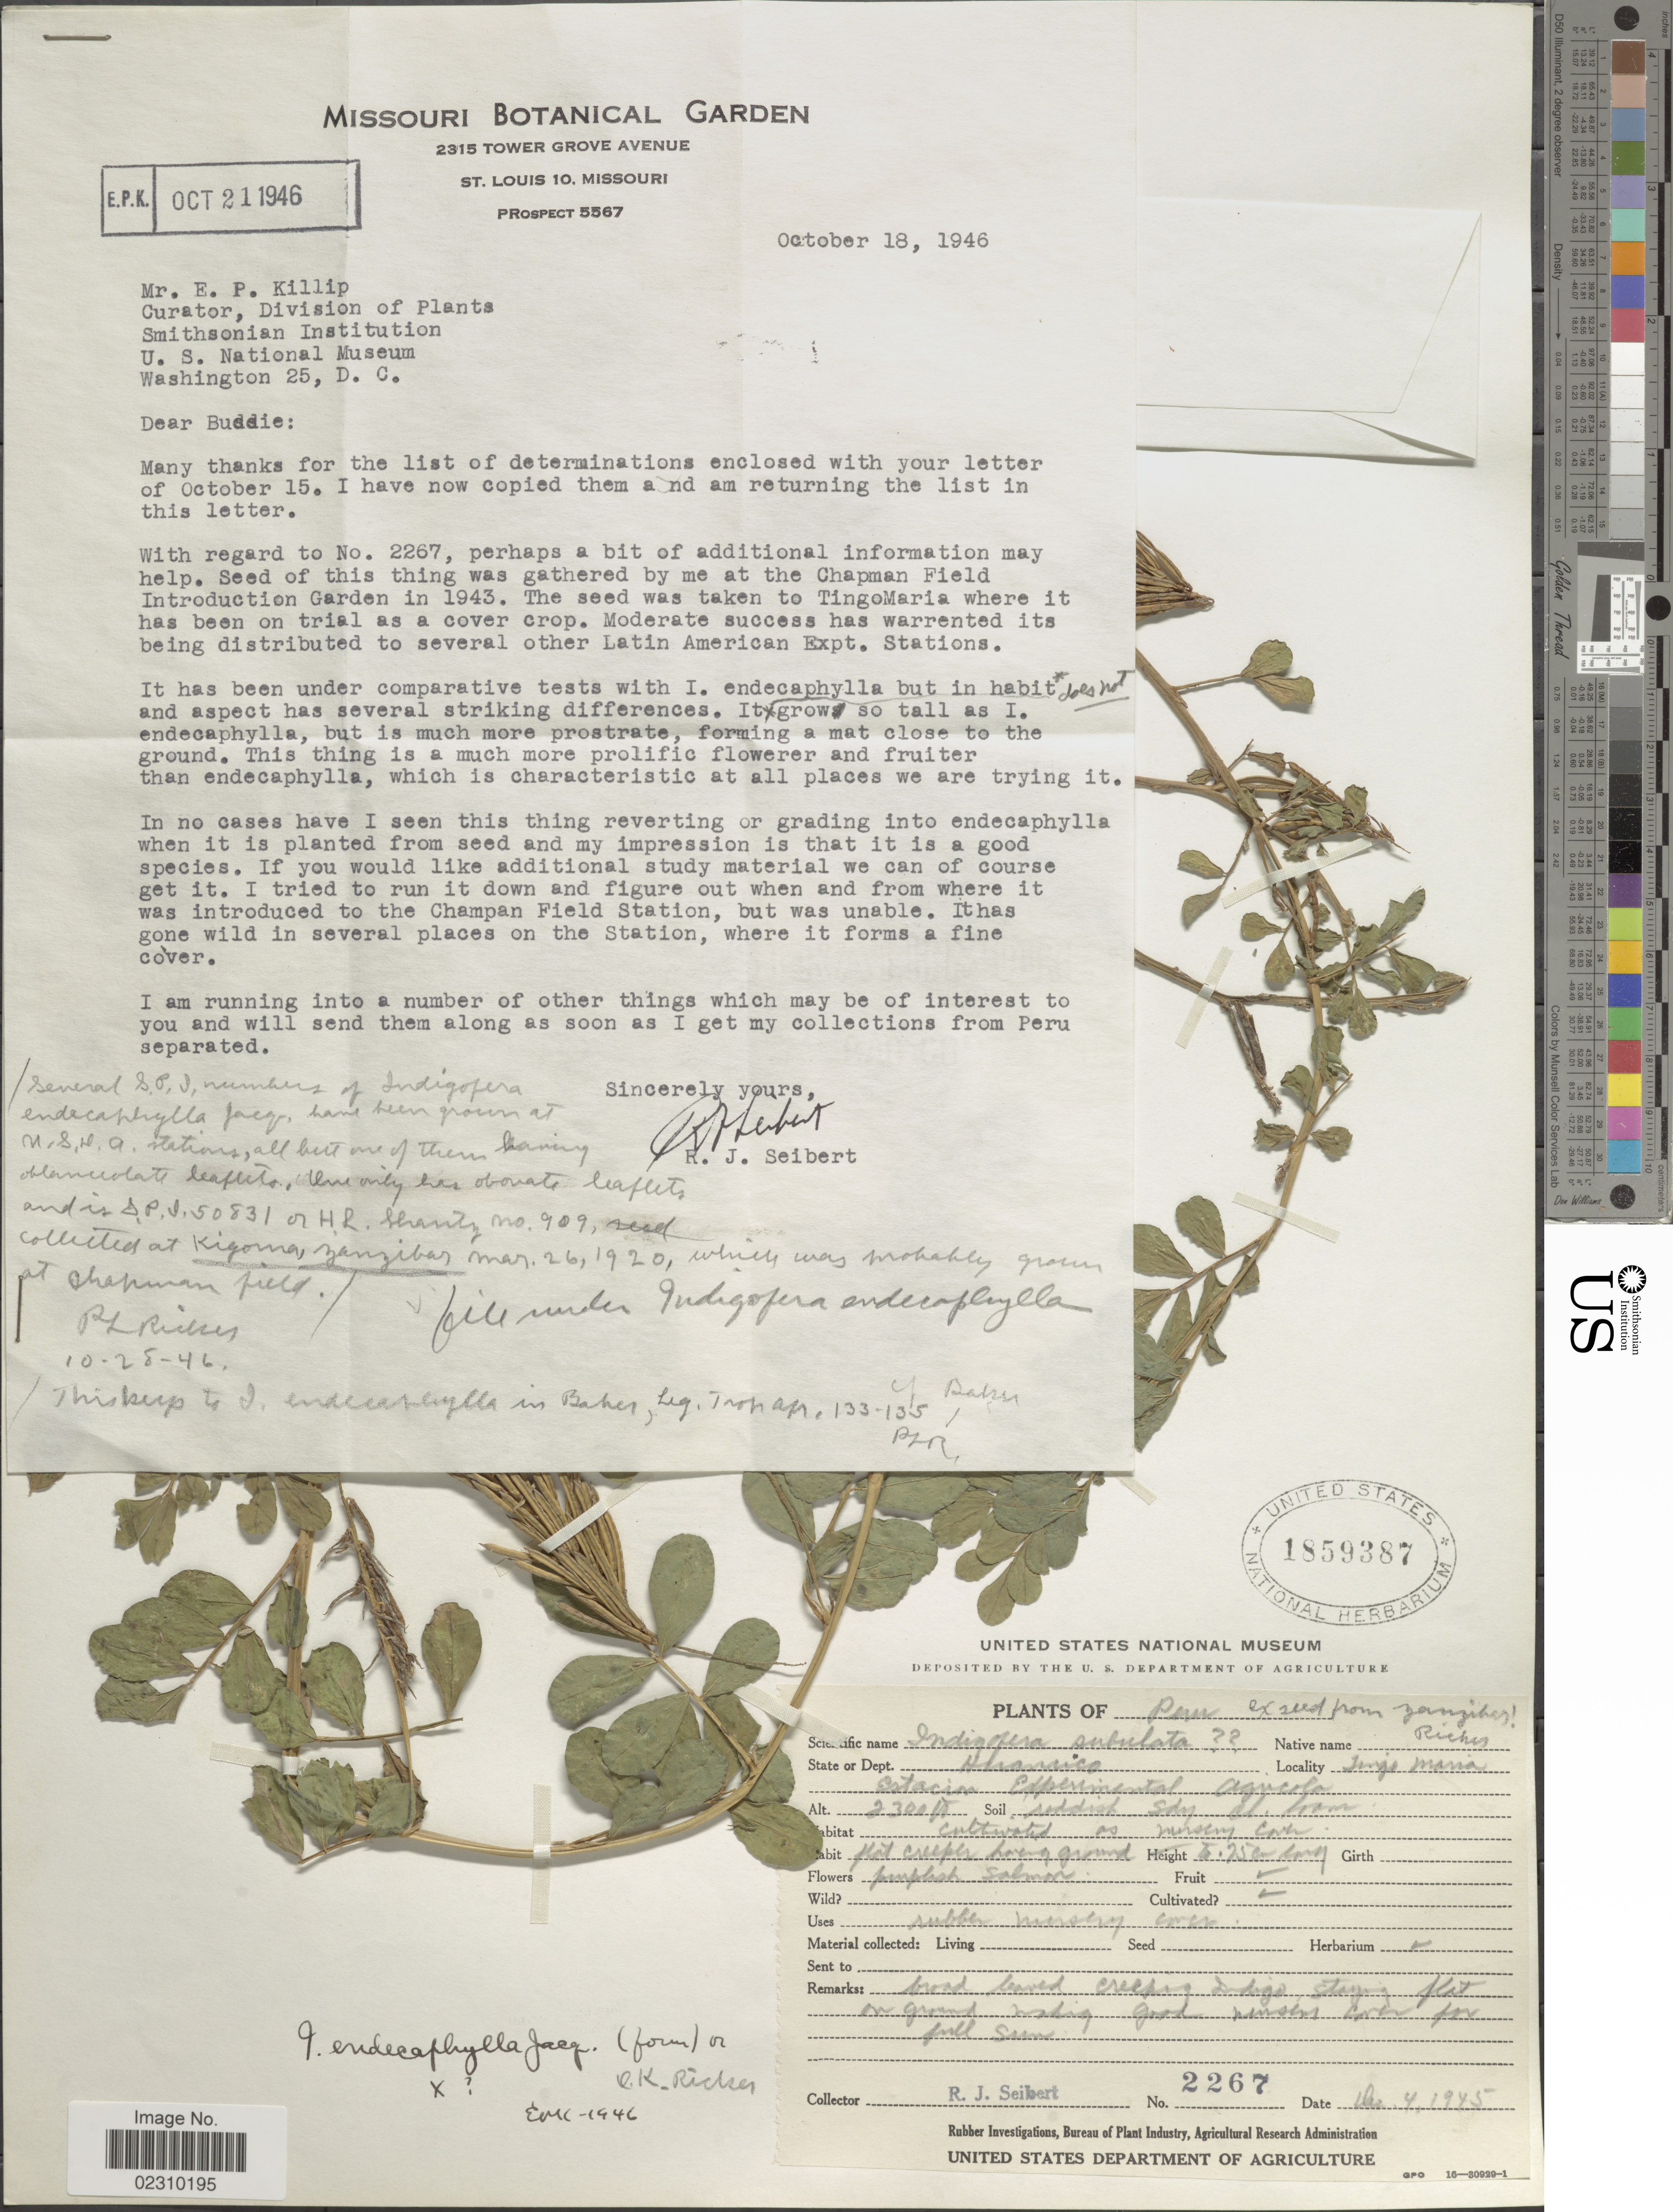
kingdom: Plantae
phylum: Tracheophyta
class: Magnoliopsida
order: Fabales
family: Fabaceae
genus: Indigofera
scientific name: Indigofera endecaphylla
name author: Jacq. ex Poir.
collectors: R. J. Seibert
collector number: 2267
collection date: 1945-12-04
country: Peru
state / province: Huánuco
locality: Tingo María, Estación Experimental Agricola, Huánuco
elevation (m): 701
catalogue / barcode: US 1859387